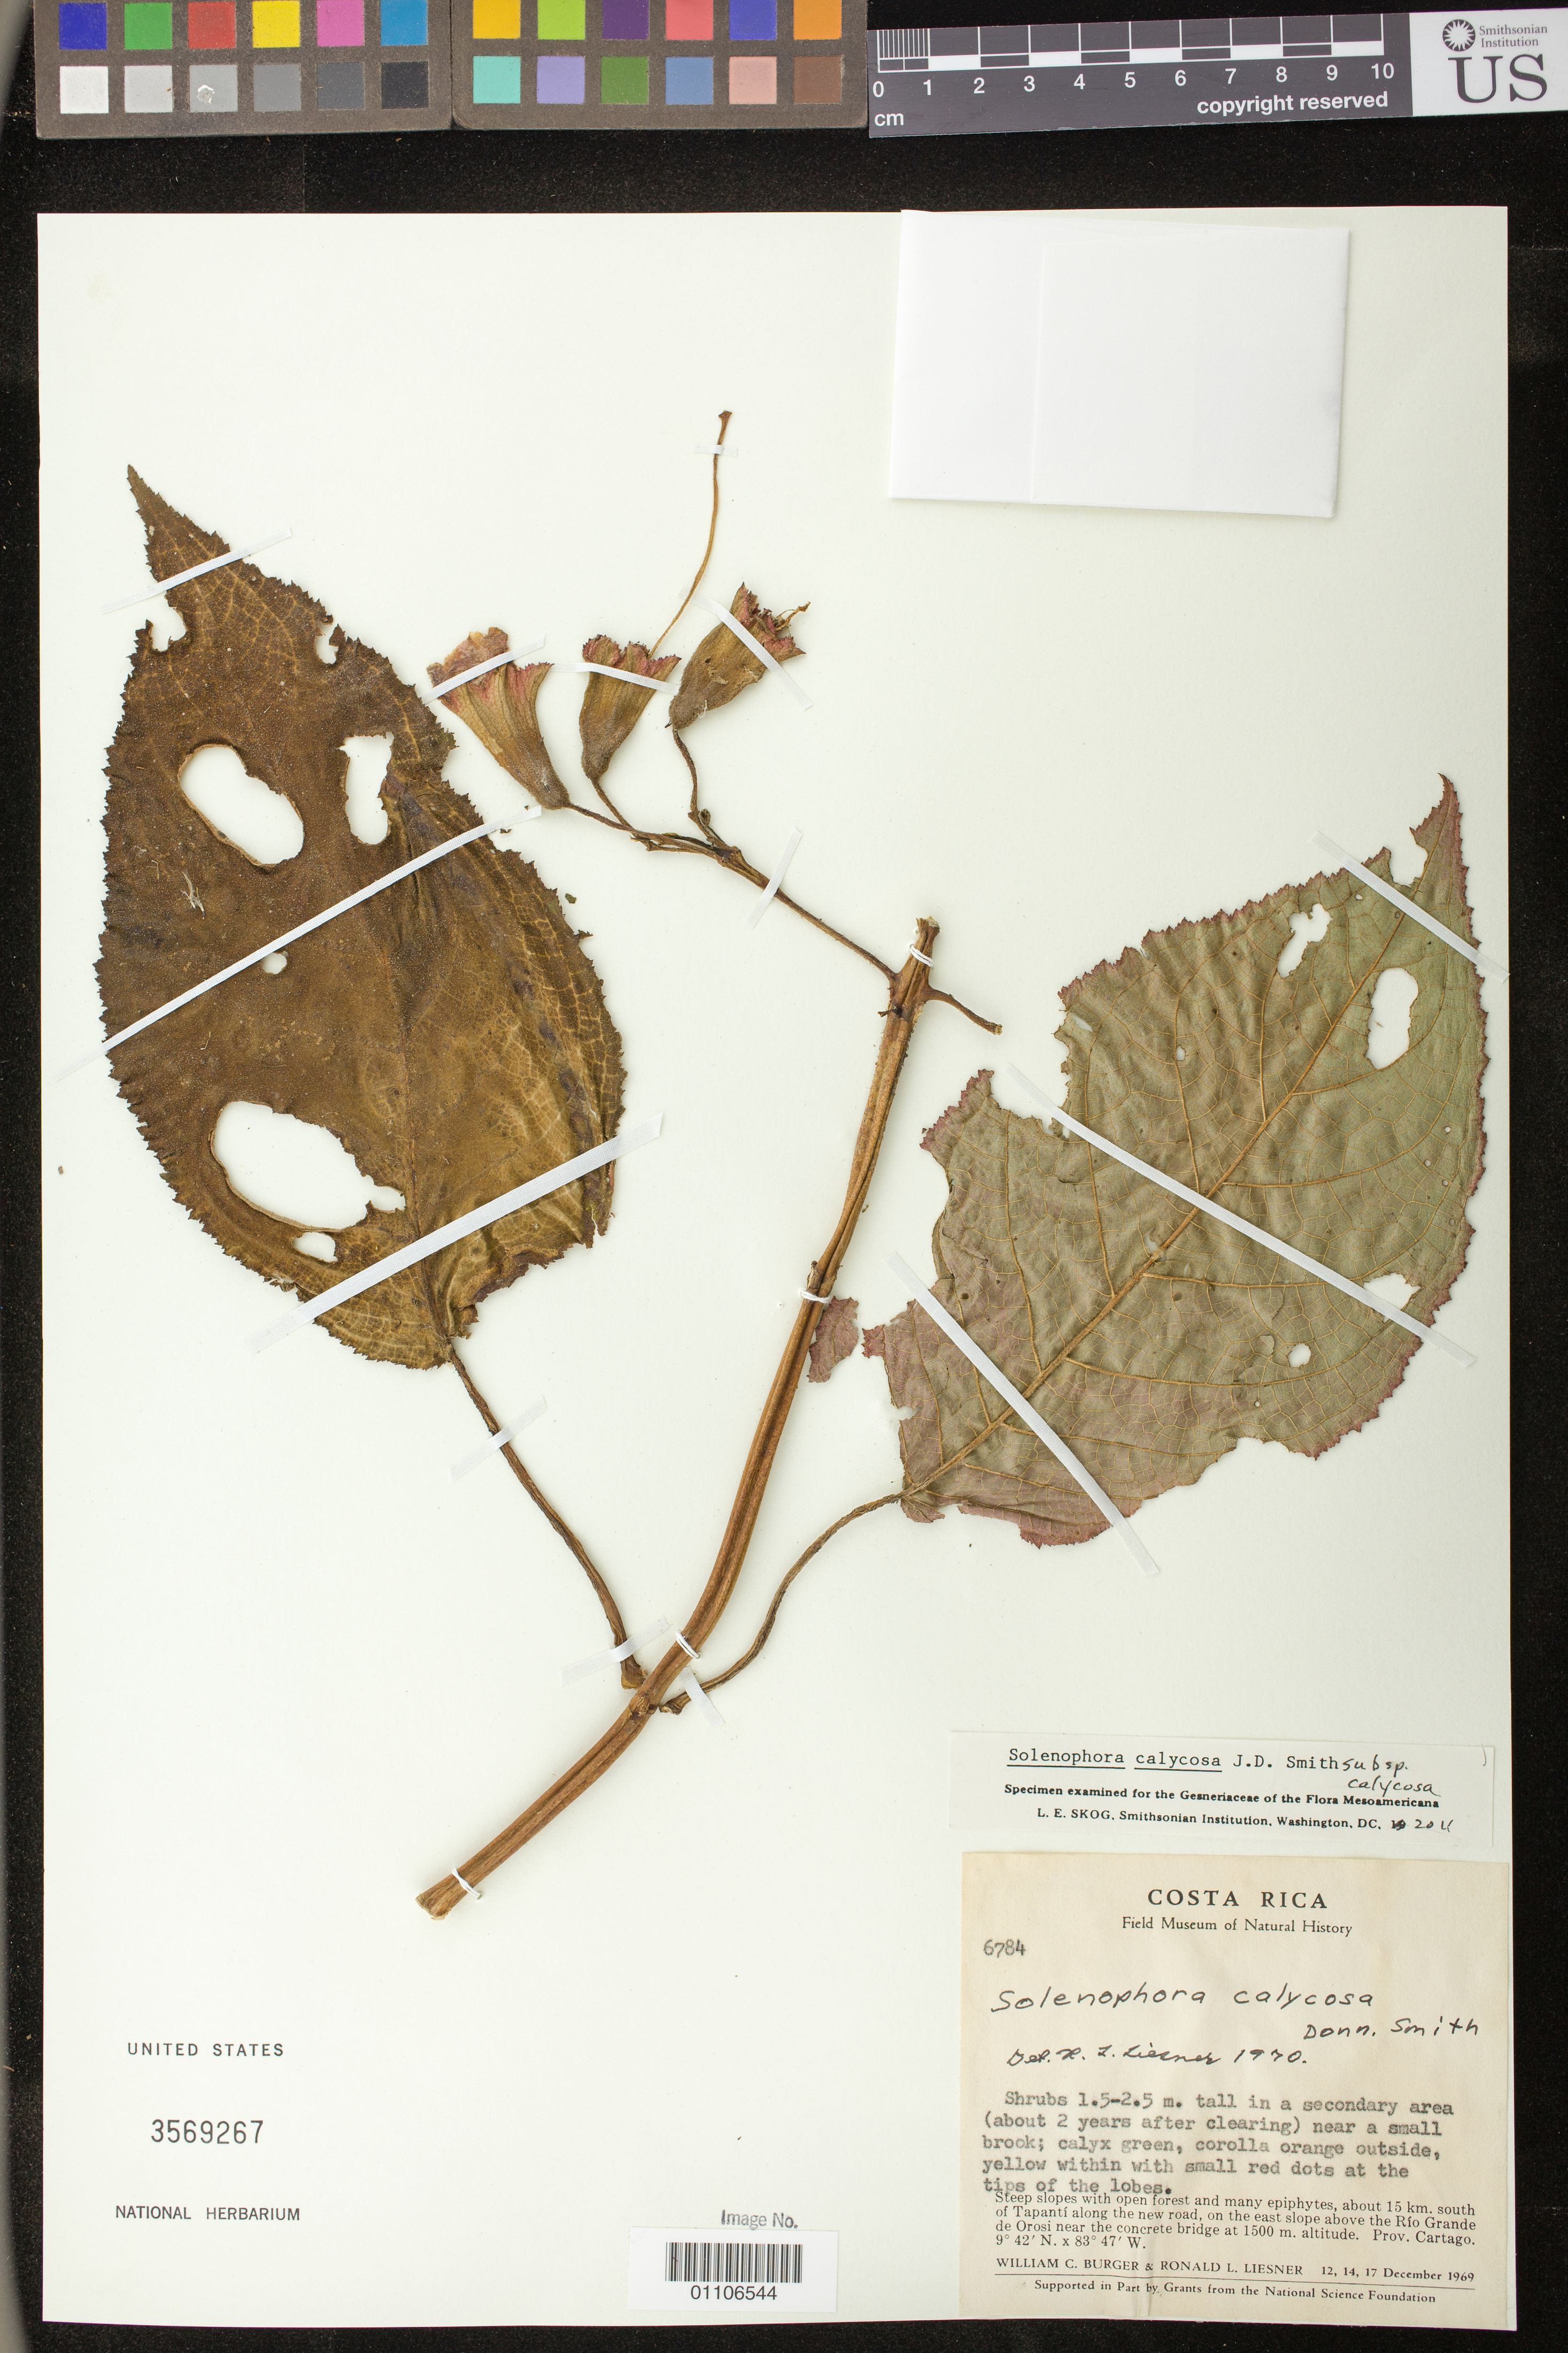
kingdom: Plantae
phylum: Tracheophyta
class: Magnoliopsida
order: Lamiales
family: Gesneriaceae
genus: Solenophora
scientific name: Solenophora calycosa Donn. Sm. subsp. calycosa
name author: (Donn. Sm.) Donn. Sm.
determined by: Skog, Laurence E.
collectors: W. Burger & R. L. Liesner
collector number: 6784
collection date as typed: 12-17 Dec 1969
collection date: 1969-12-12/1969-12-17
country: Costa Rica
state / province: Cartago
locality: About 15 km south of Tapantí along the new road, on the east slope above the Río Grande de Orosi near the concrete bridge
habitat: Steep slopes with open forest and many epiphytes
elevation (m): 1500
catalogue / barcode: US 3569267